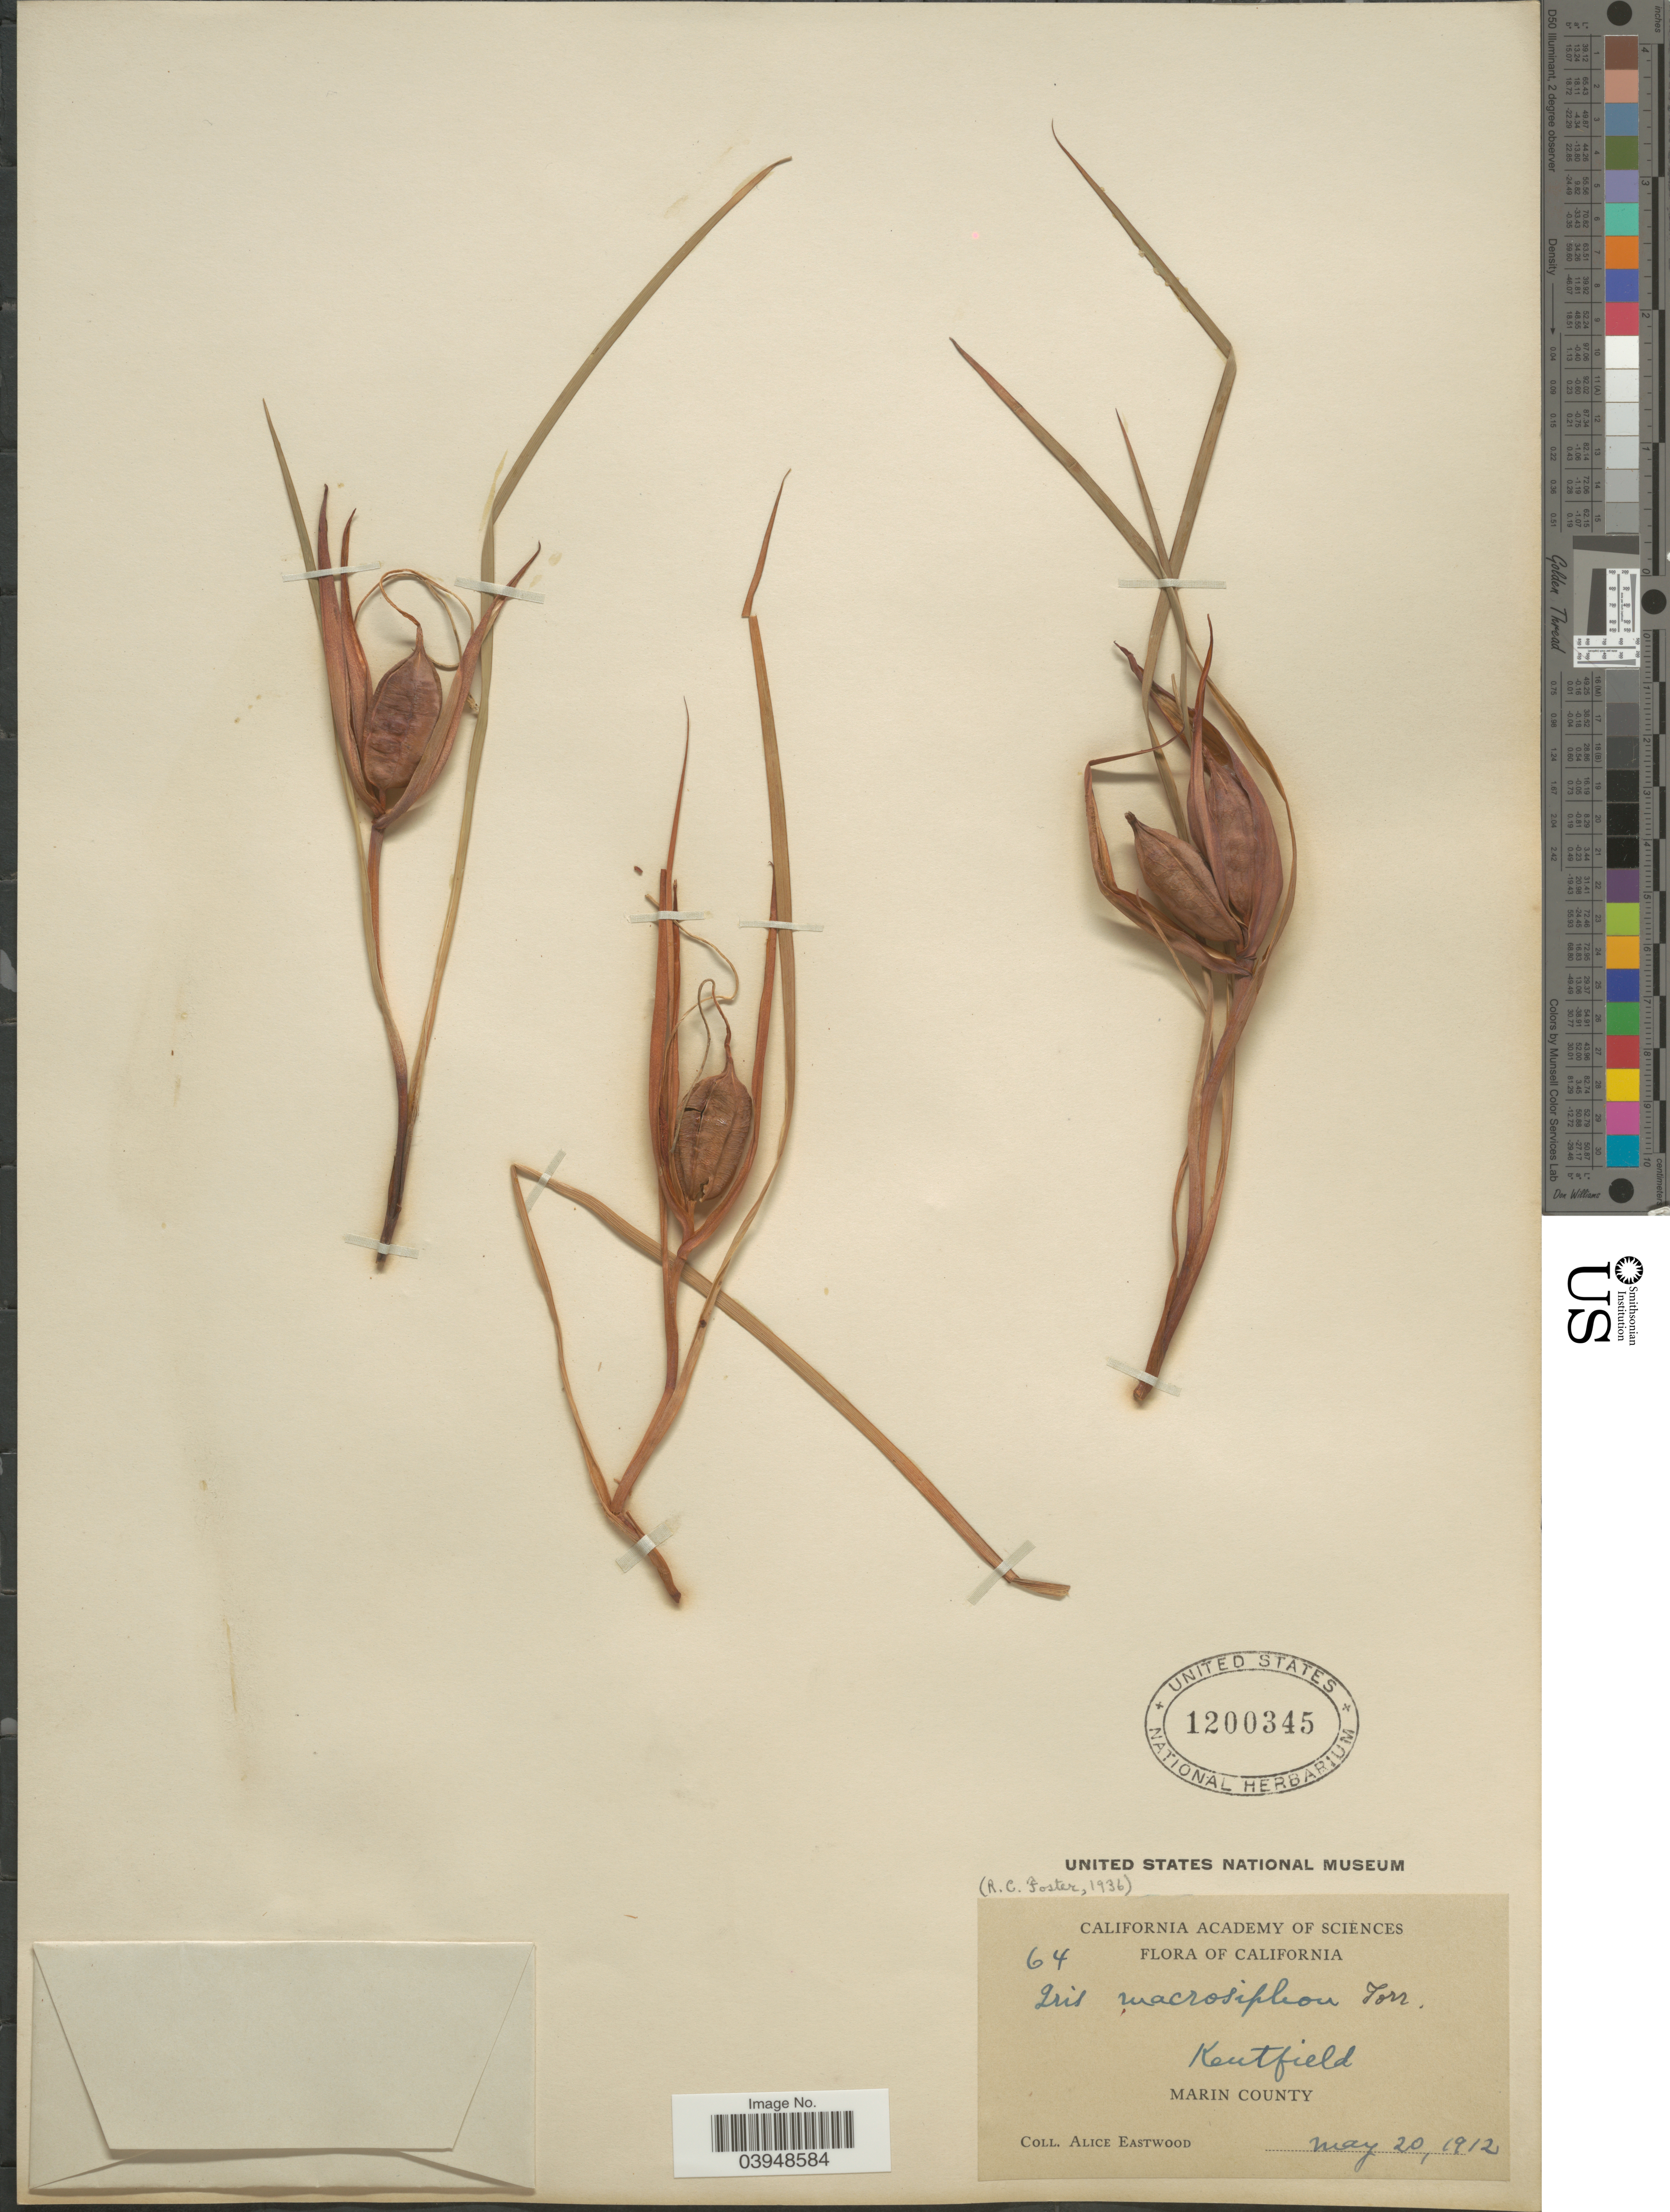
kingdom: Plantae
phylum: Tracheophyta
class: Liliopsida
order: Asparagales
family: Iridaceae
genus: Iris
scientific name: Iris macrosiphon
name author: Torr.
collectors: A. Eastwood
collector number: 64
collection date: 1912-05-20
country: United States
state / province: California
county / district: Marin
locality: Kentfield. Marin County.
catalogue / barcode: US 1200345